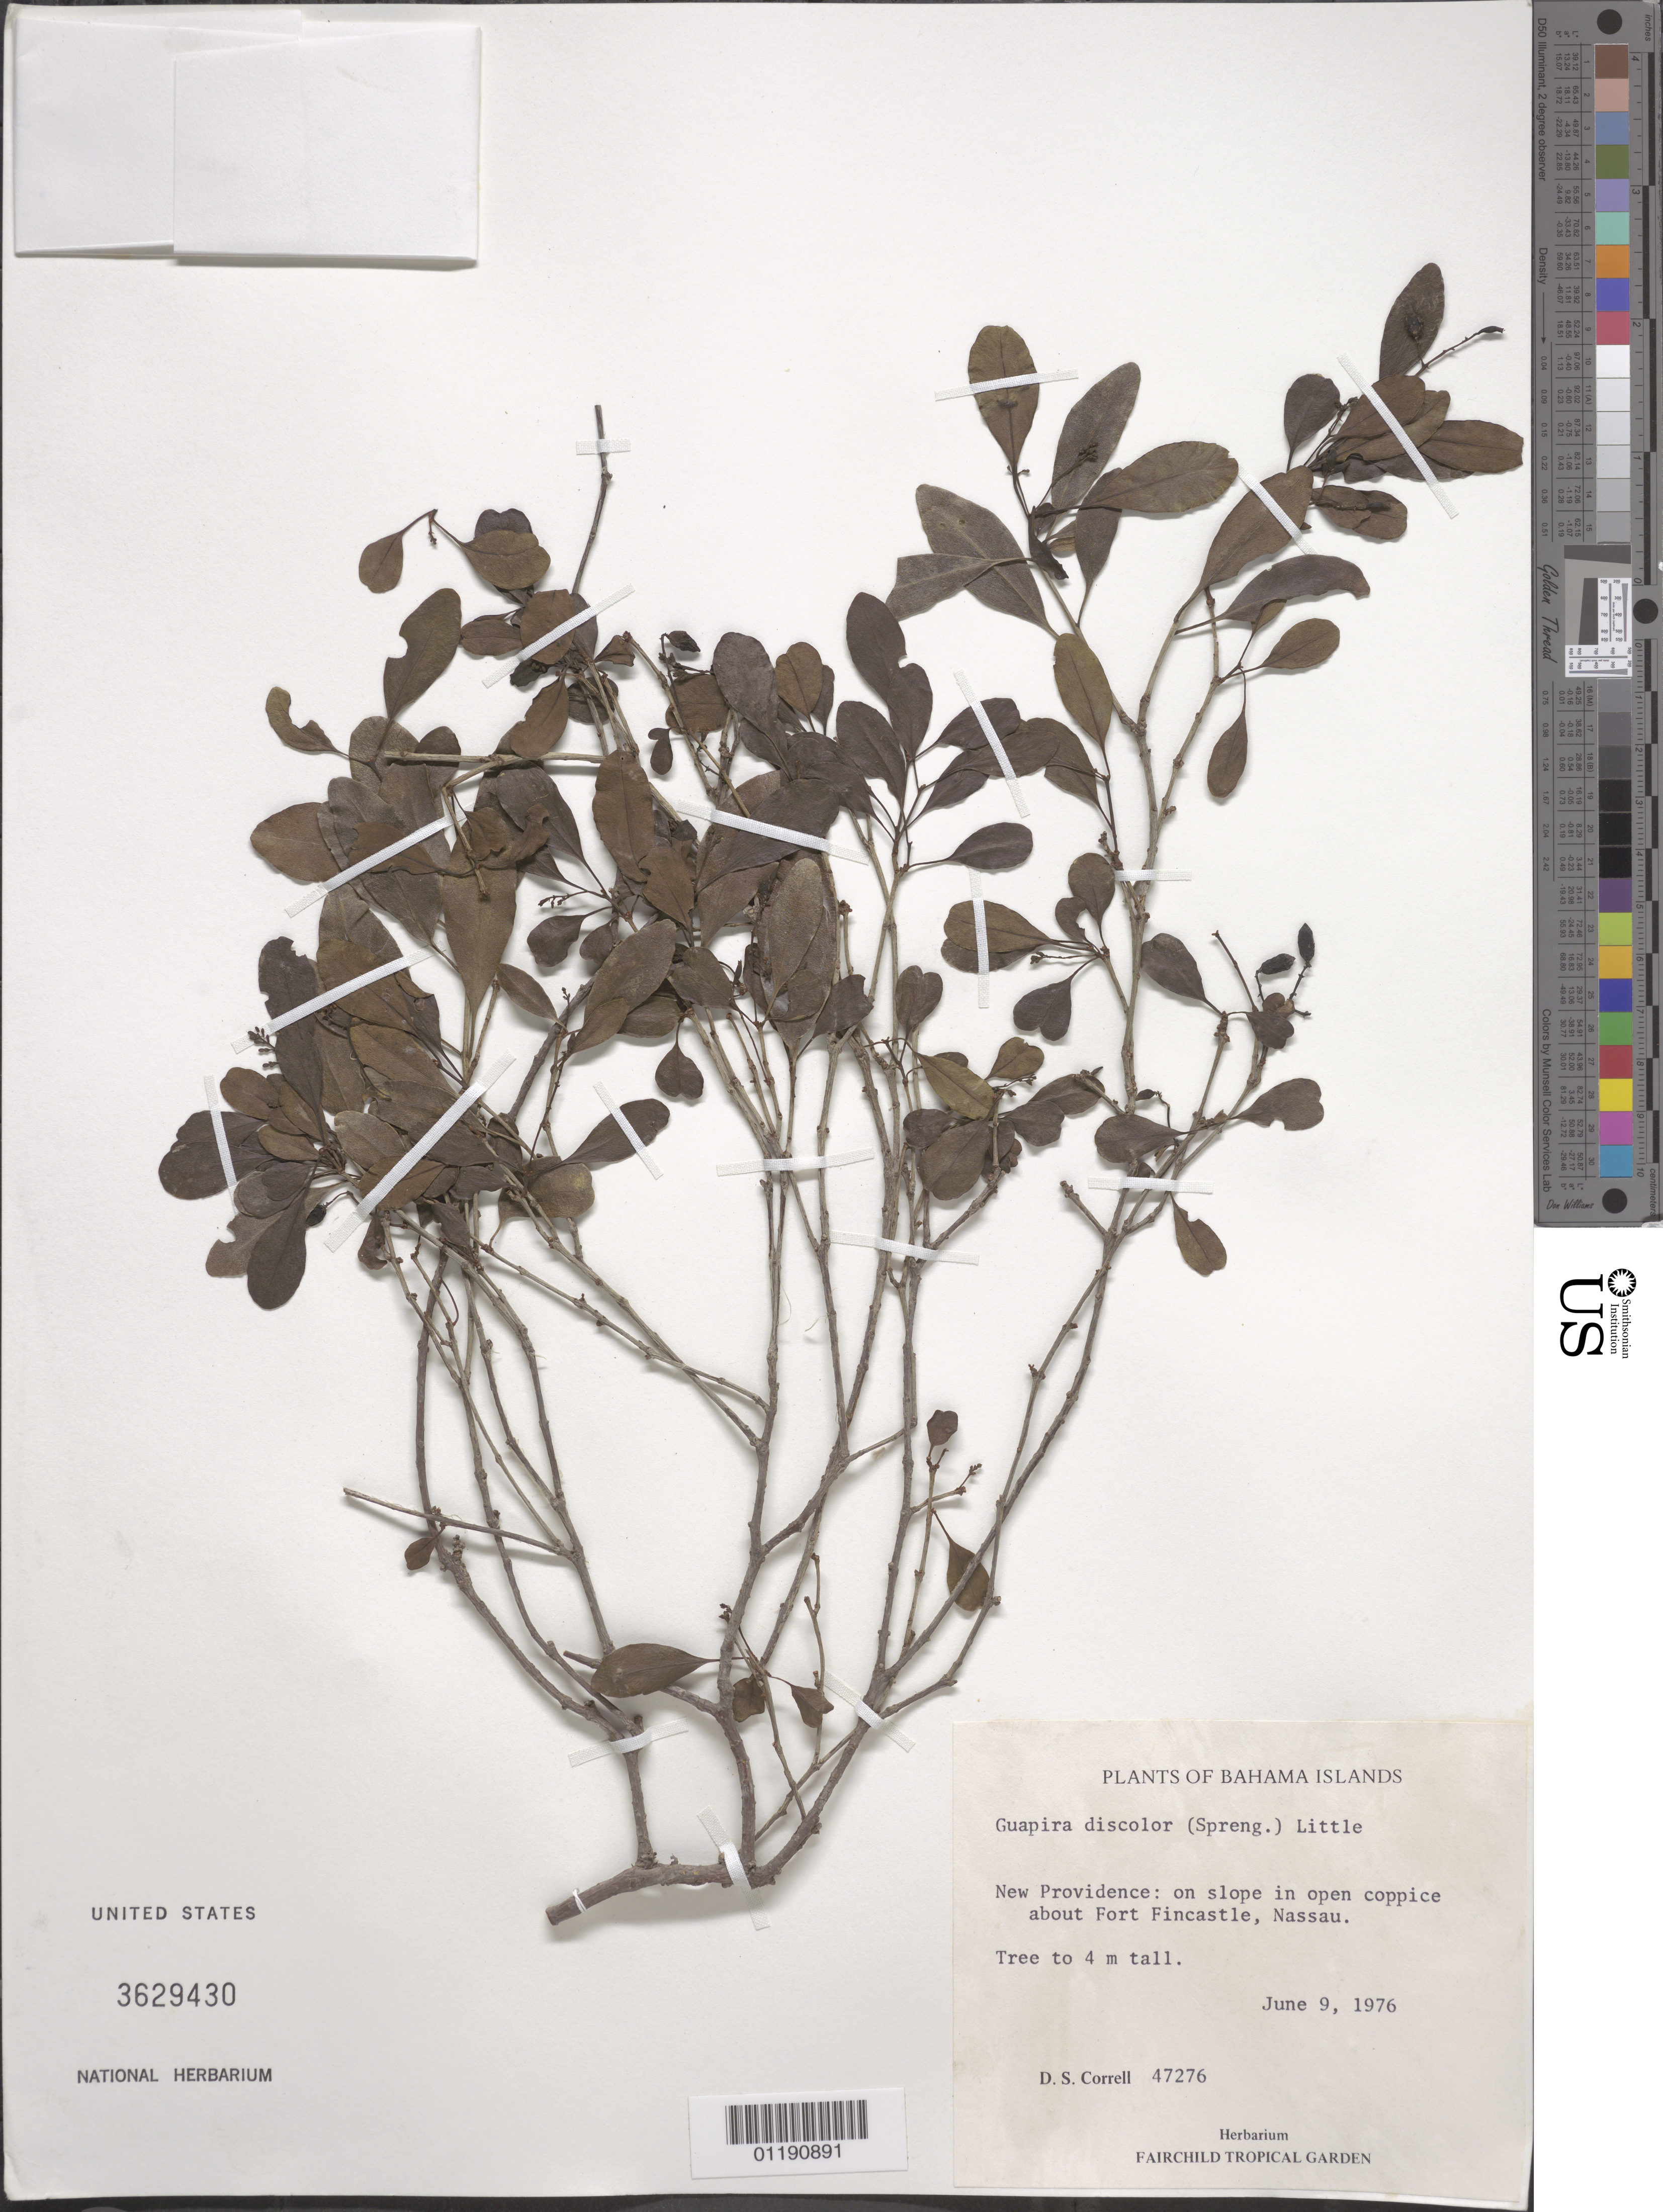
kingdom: Plantae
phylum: Tracheophyta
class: Magnoliopsida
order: Caryophyllales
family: Nyctaginaceae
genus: Guapira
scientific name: Guapira discolor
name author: (Spreng.) Little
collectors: D. S. Correll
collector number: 47276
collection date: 1976-06-09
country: Bahamas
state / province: New Providence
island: New Providence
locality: New Providence: On slope in open coppice about Fort Fincastle, Nassau.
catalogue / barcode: US 3629430